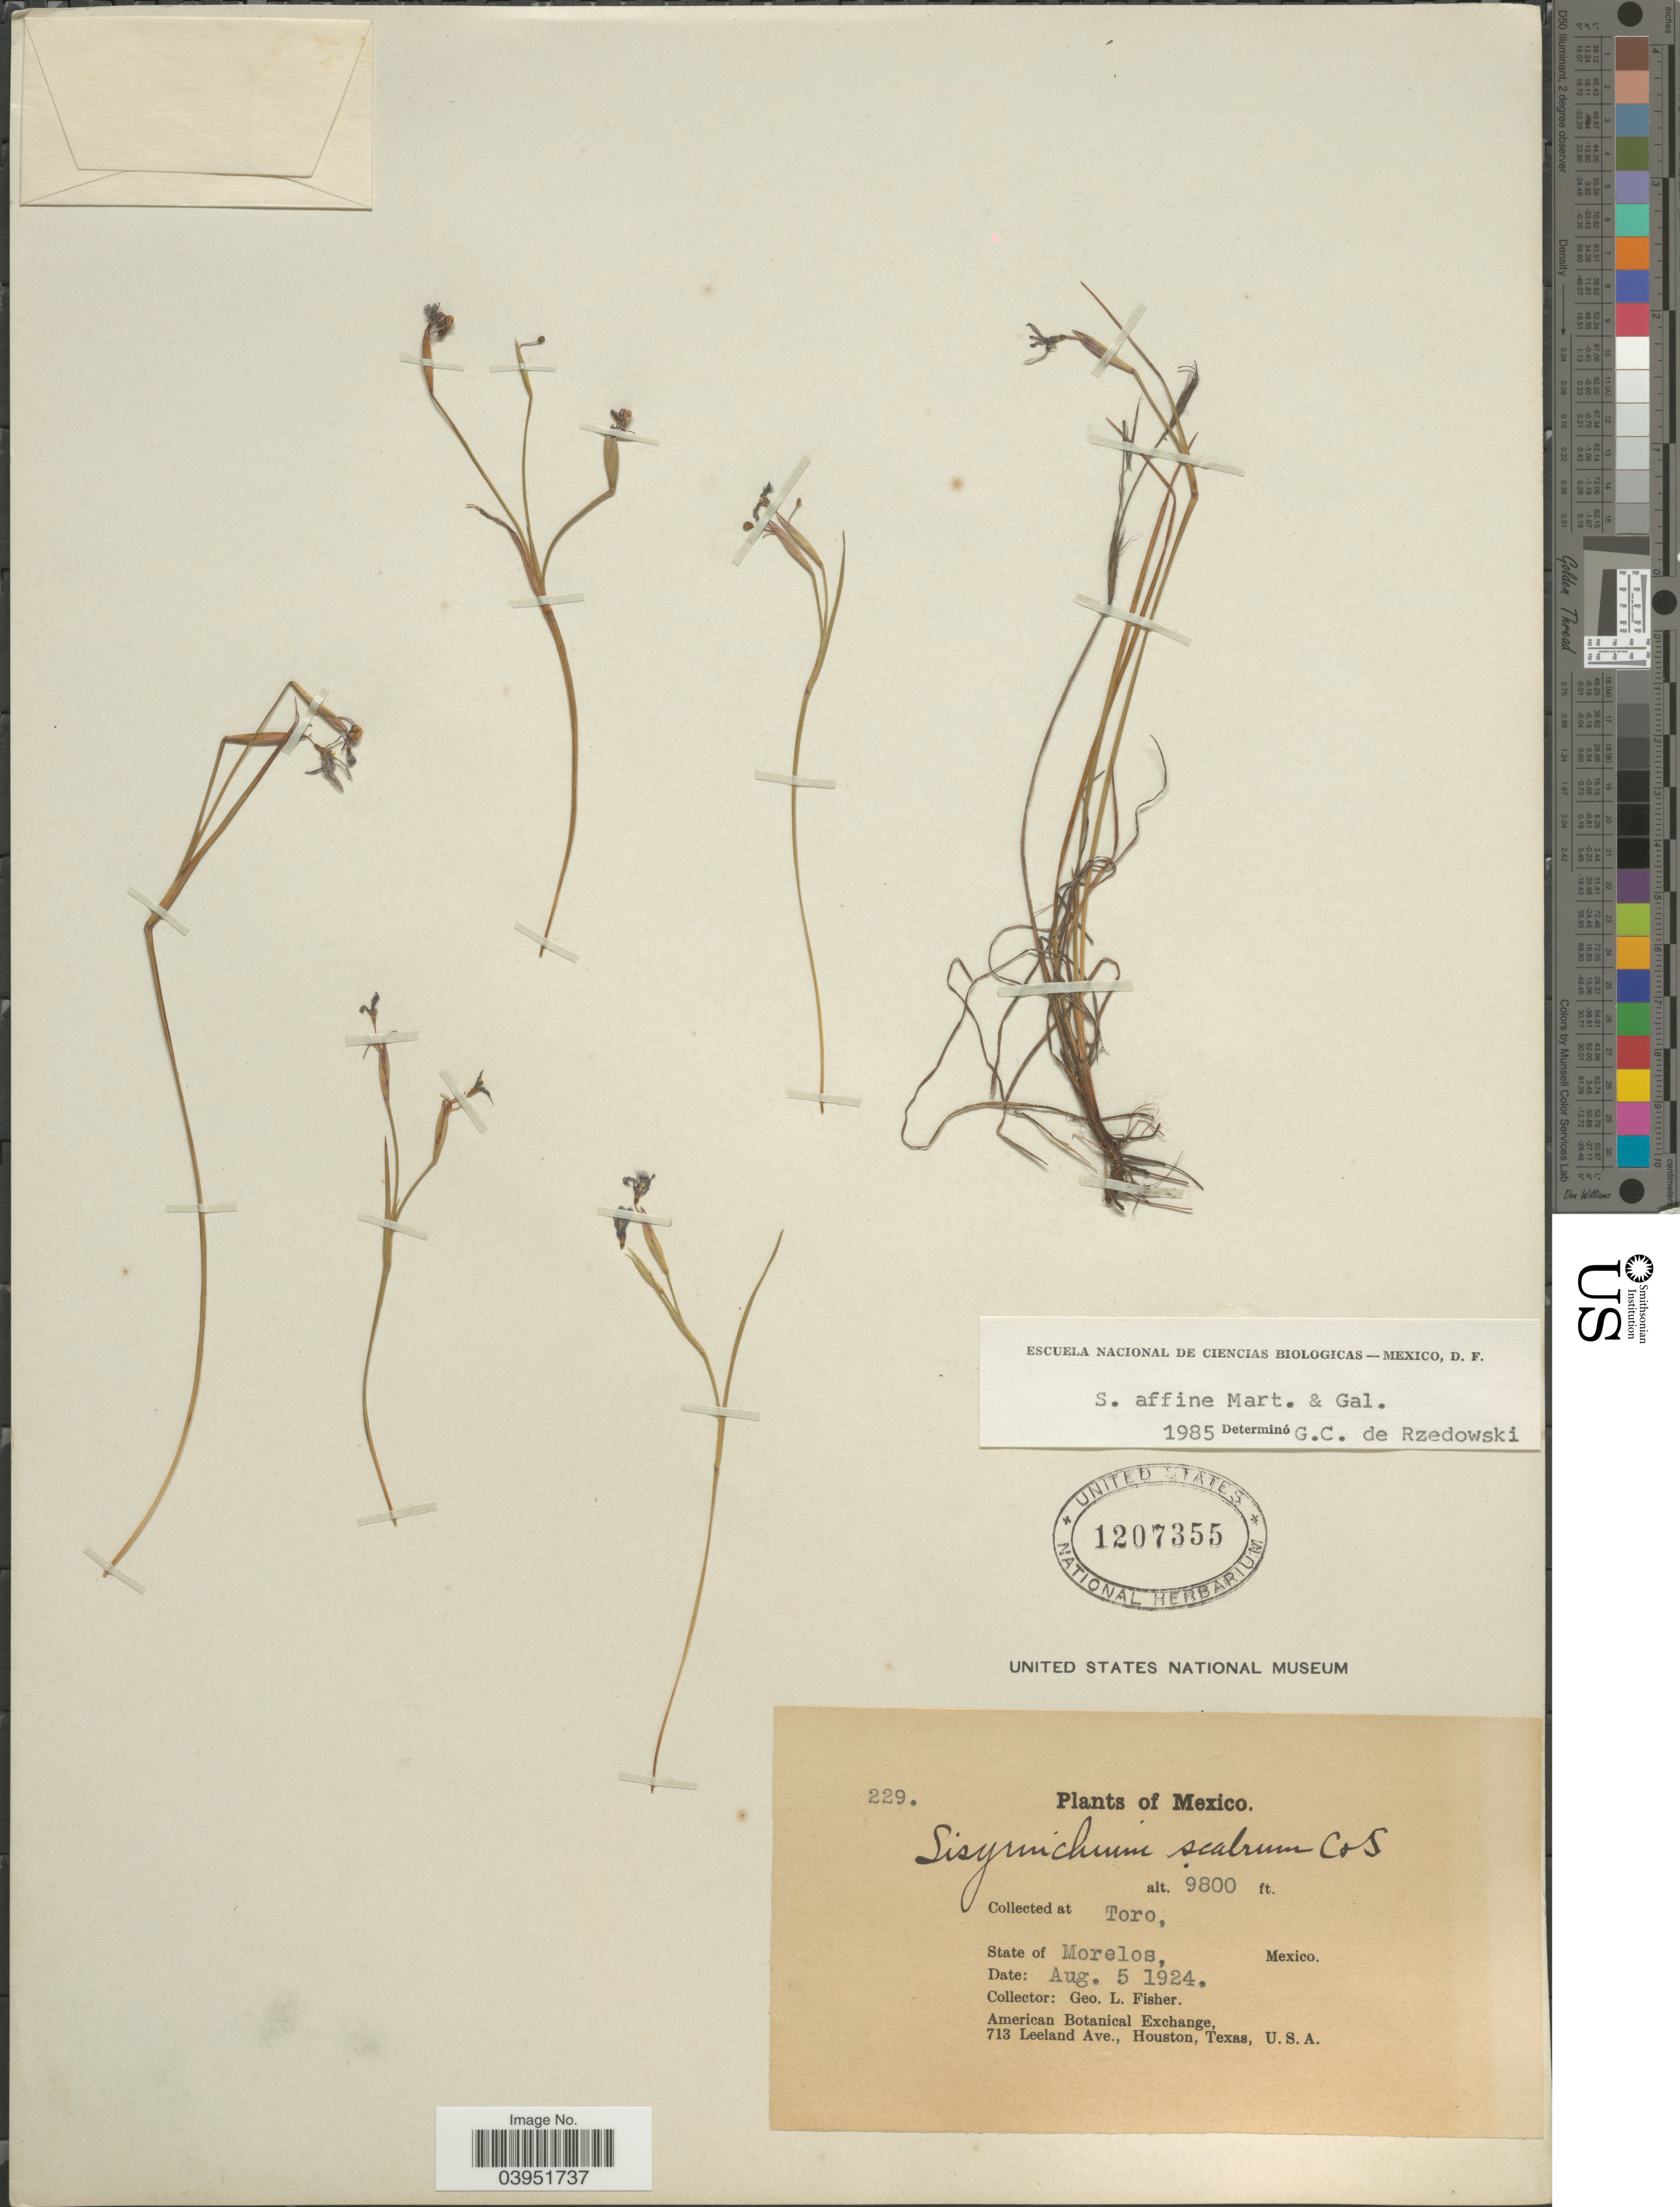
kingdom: Plantae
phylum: Tracheophyta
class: Liliopsida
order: Asparagales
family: Iridaceae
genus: Sisyrinchium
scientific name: Sisyrinchium affine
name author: M. Martens & Galeotti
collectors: G. L. Fisher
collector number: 229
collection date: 1924-08-05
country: Mexico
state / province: Morelos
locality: Toro.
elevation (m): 2987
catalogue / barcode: US 1207355